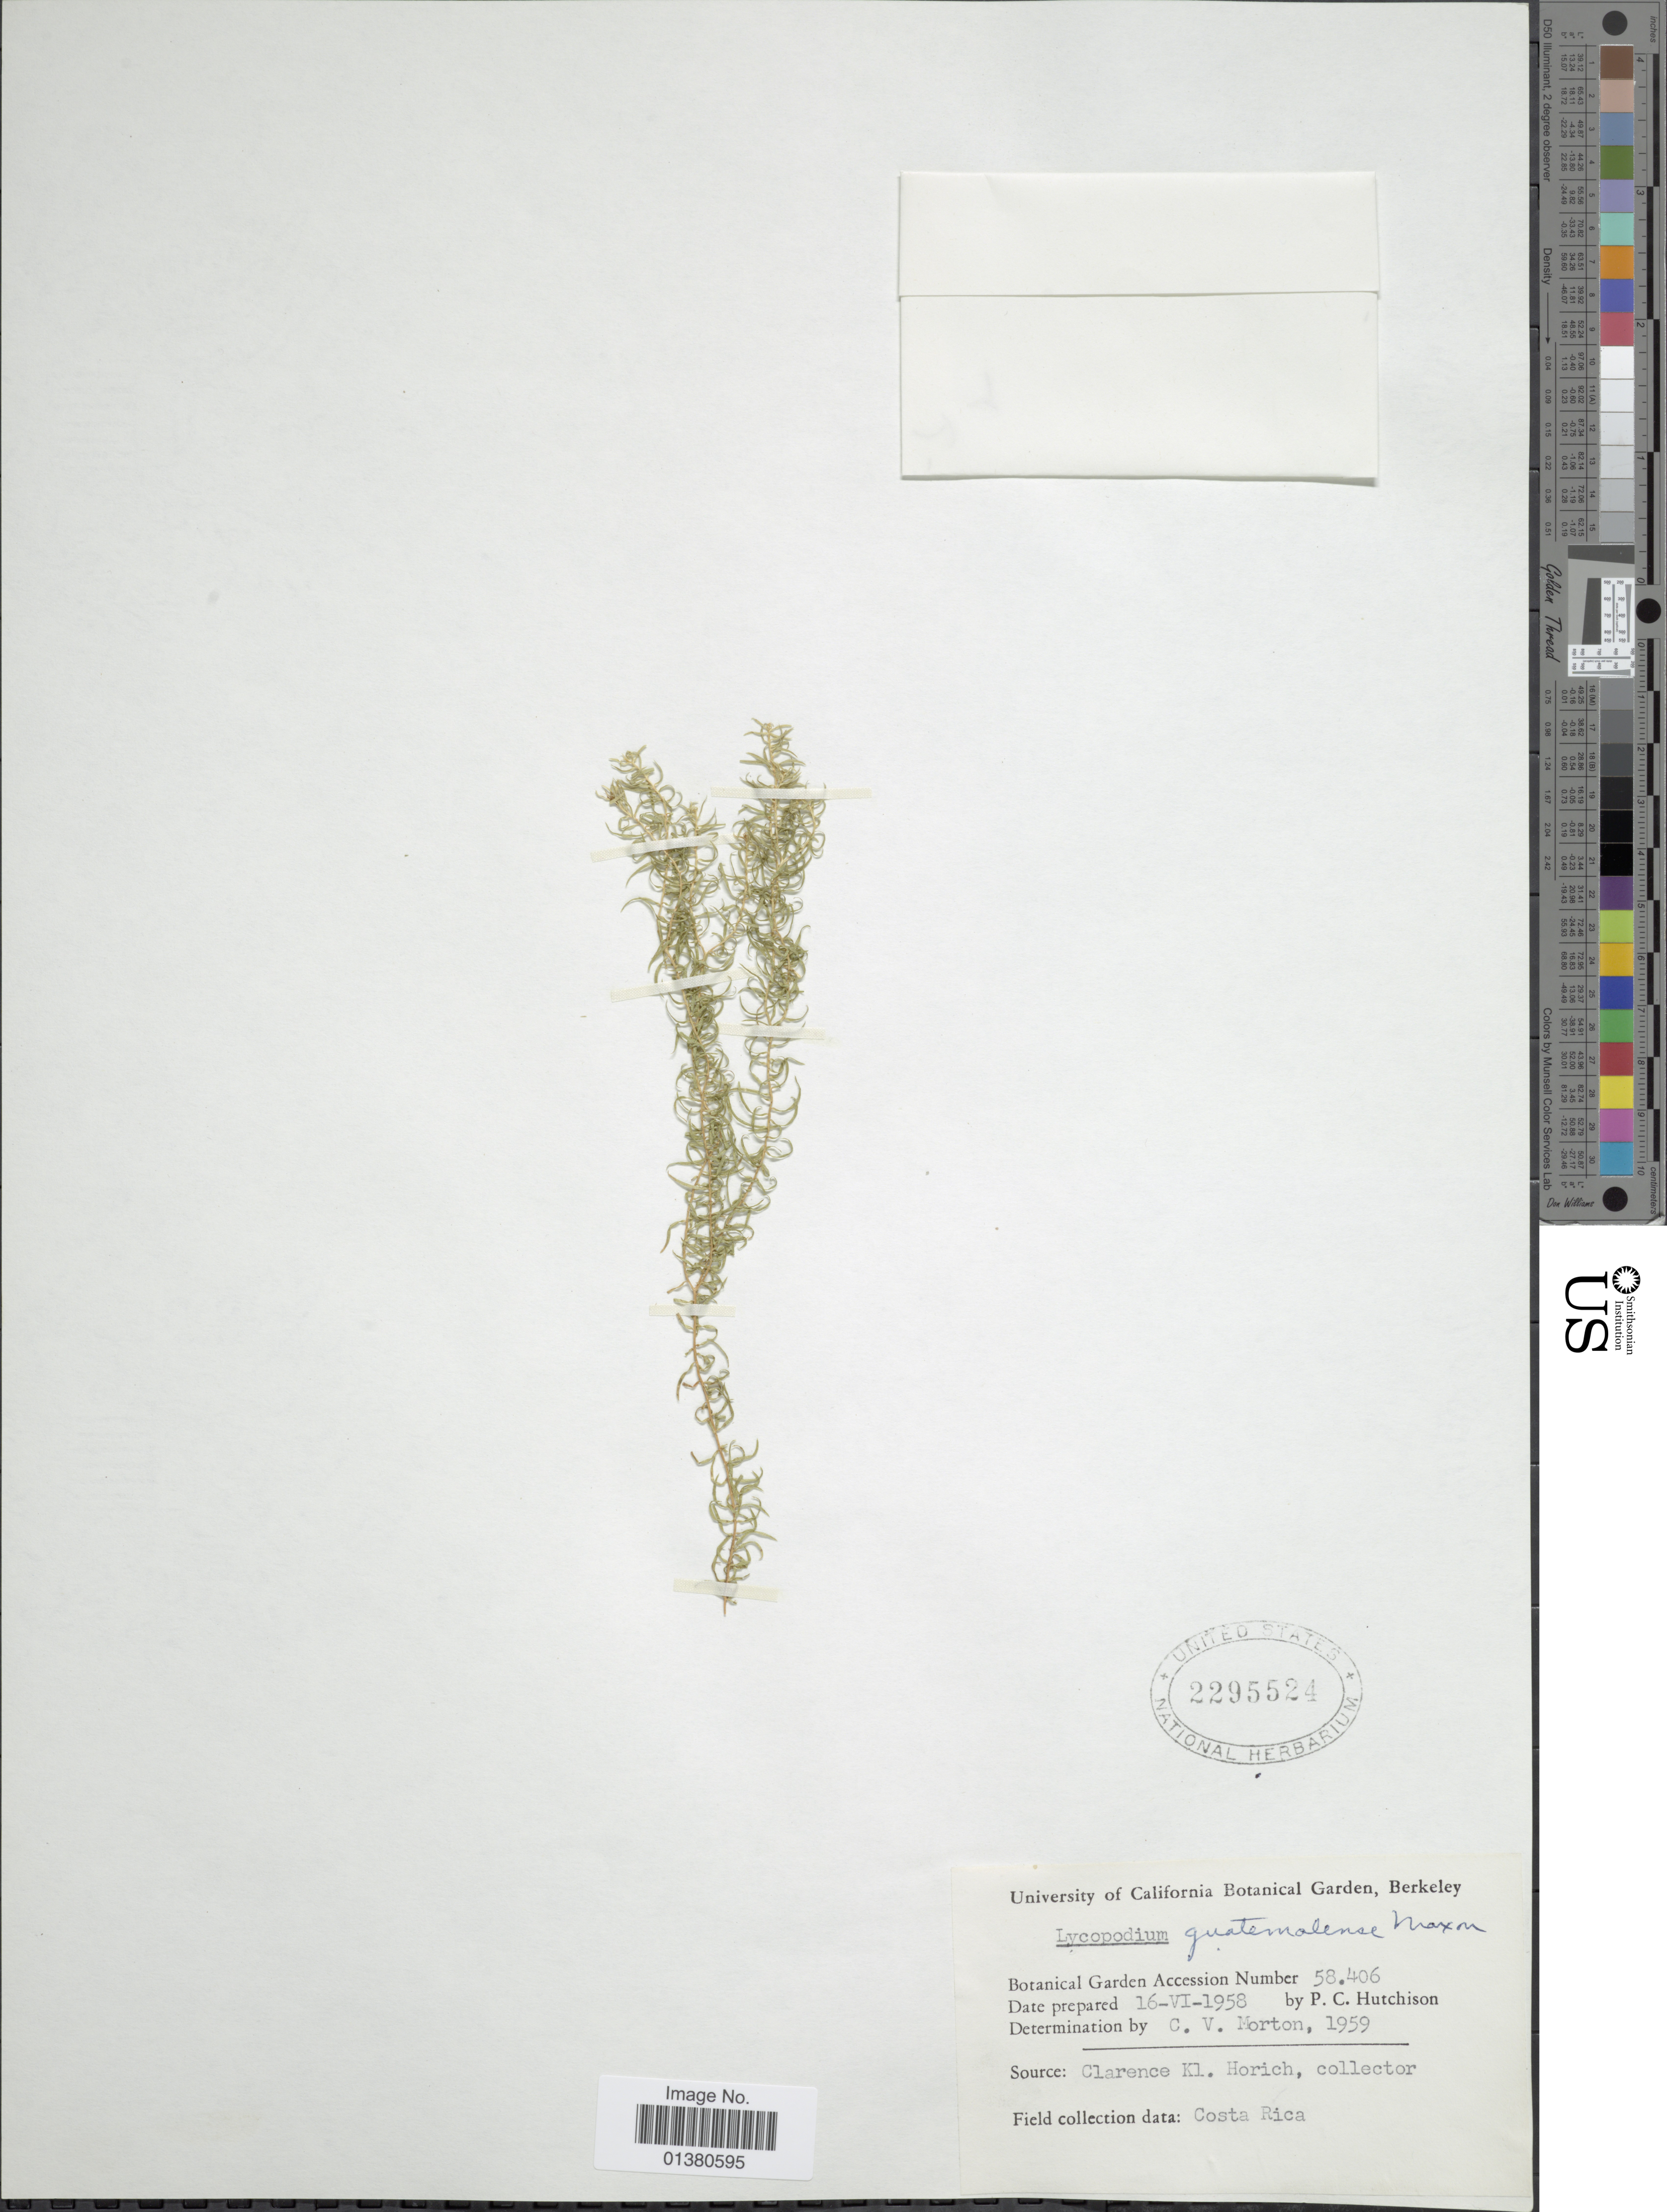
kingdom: Plantae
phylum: Tracheophyta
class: Lycopodiopsida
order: Lycopodiales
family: Lycopodiaceae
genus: Phlegmariurus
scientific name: Phlegmariurus capillaris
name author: (Sodiro) B. Øllg.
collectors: P. C. Hutchison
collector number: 58406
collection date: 1958-06-16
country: Costa Rica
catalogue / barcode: US 2295524